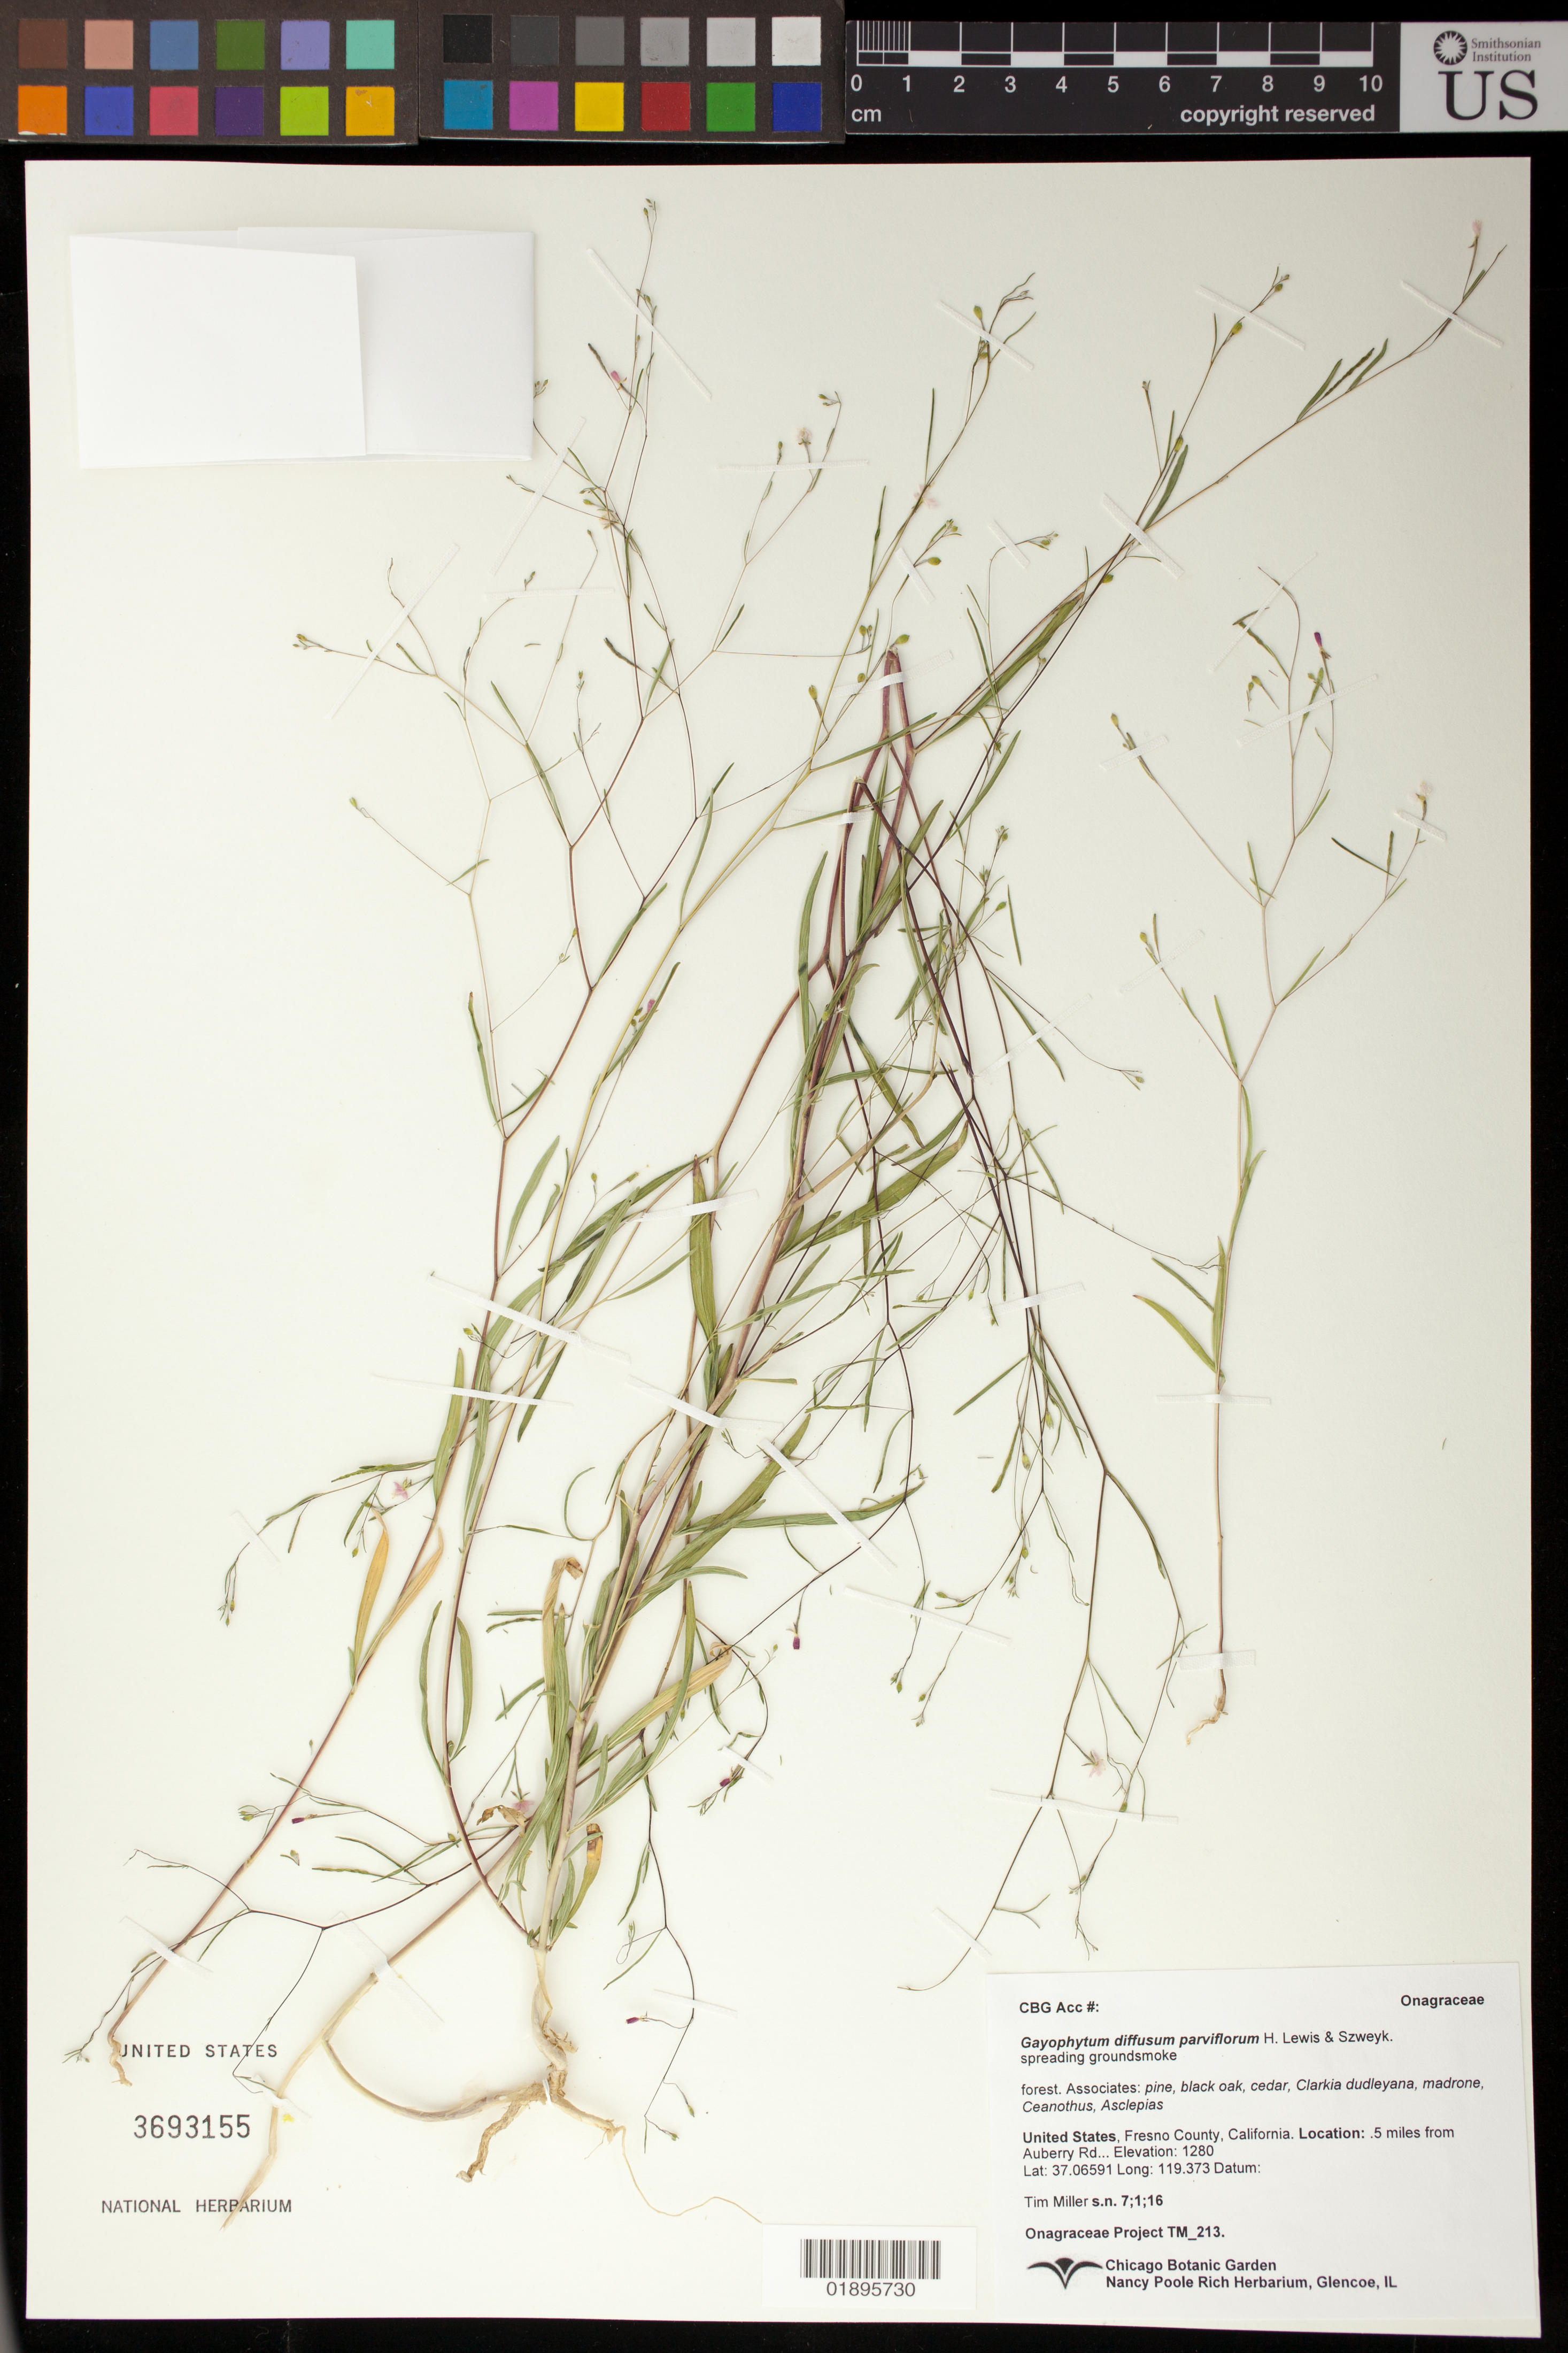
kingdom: Plantae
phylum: Tracheophyta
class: Magnoliopsida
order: Myrtales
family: Onagraceae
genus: Gayophytum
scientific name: Gayophytum diffusum subsp. parviflorum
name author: F. H. Lewis & Szweyk.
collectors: T. Miller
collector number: TM 213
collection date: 2016-07-01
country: United States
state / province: California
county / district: Fresno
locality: Musick Ram Road, .5 miles from Auberry Rd.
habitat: forest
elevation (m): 1280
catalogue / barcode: US 3693155